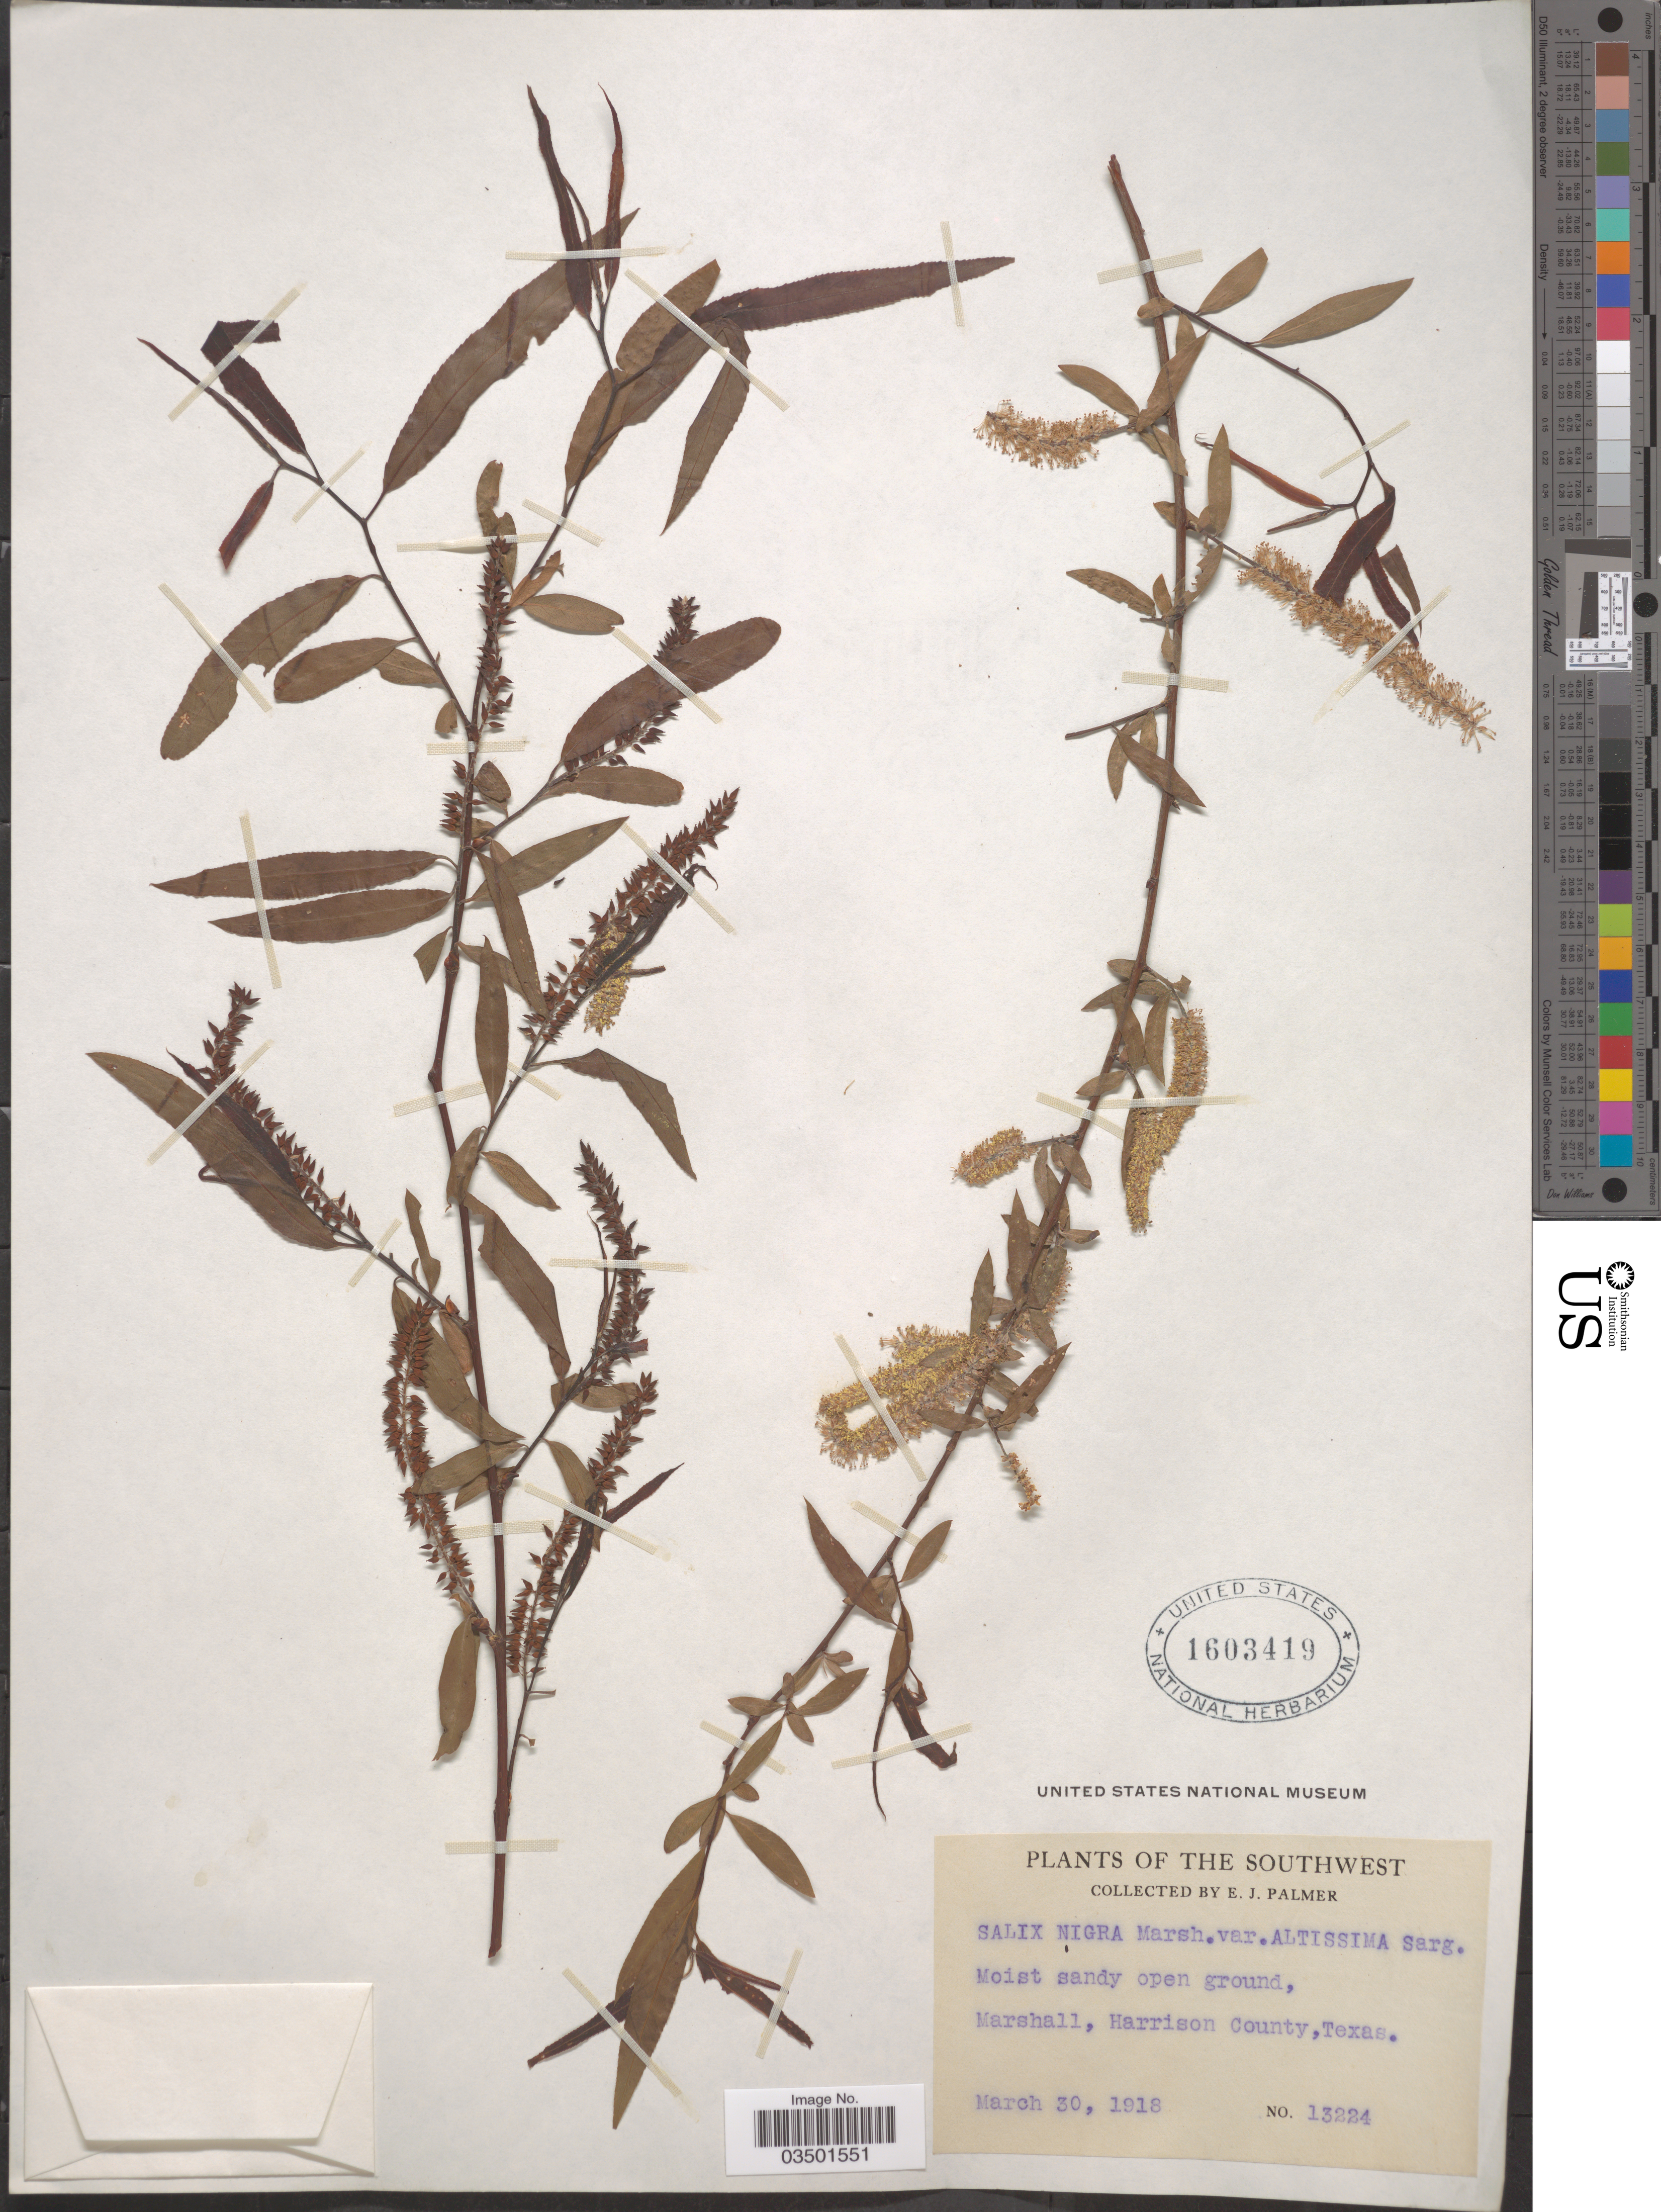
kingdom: Plantae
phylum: Tracheophyta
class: Magnoliopsida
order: Malpighiales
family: Salicaceae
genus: Salix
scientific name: Salix nigra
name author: Marshall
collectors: E. J. Palmer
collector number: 13224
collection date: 1918-03-30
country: United States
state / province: Texas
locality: The Southwest, Moist sandy open ground, Marshall, Harrison County.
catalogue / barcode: US 1603419